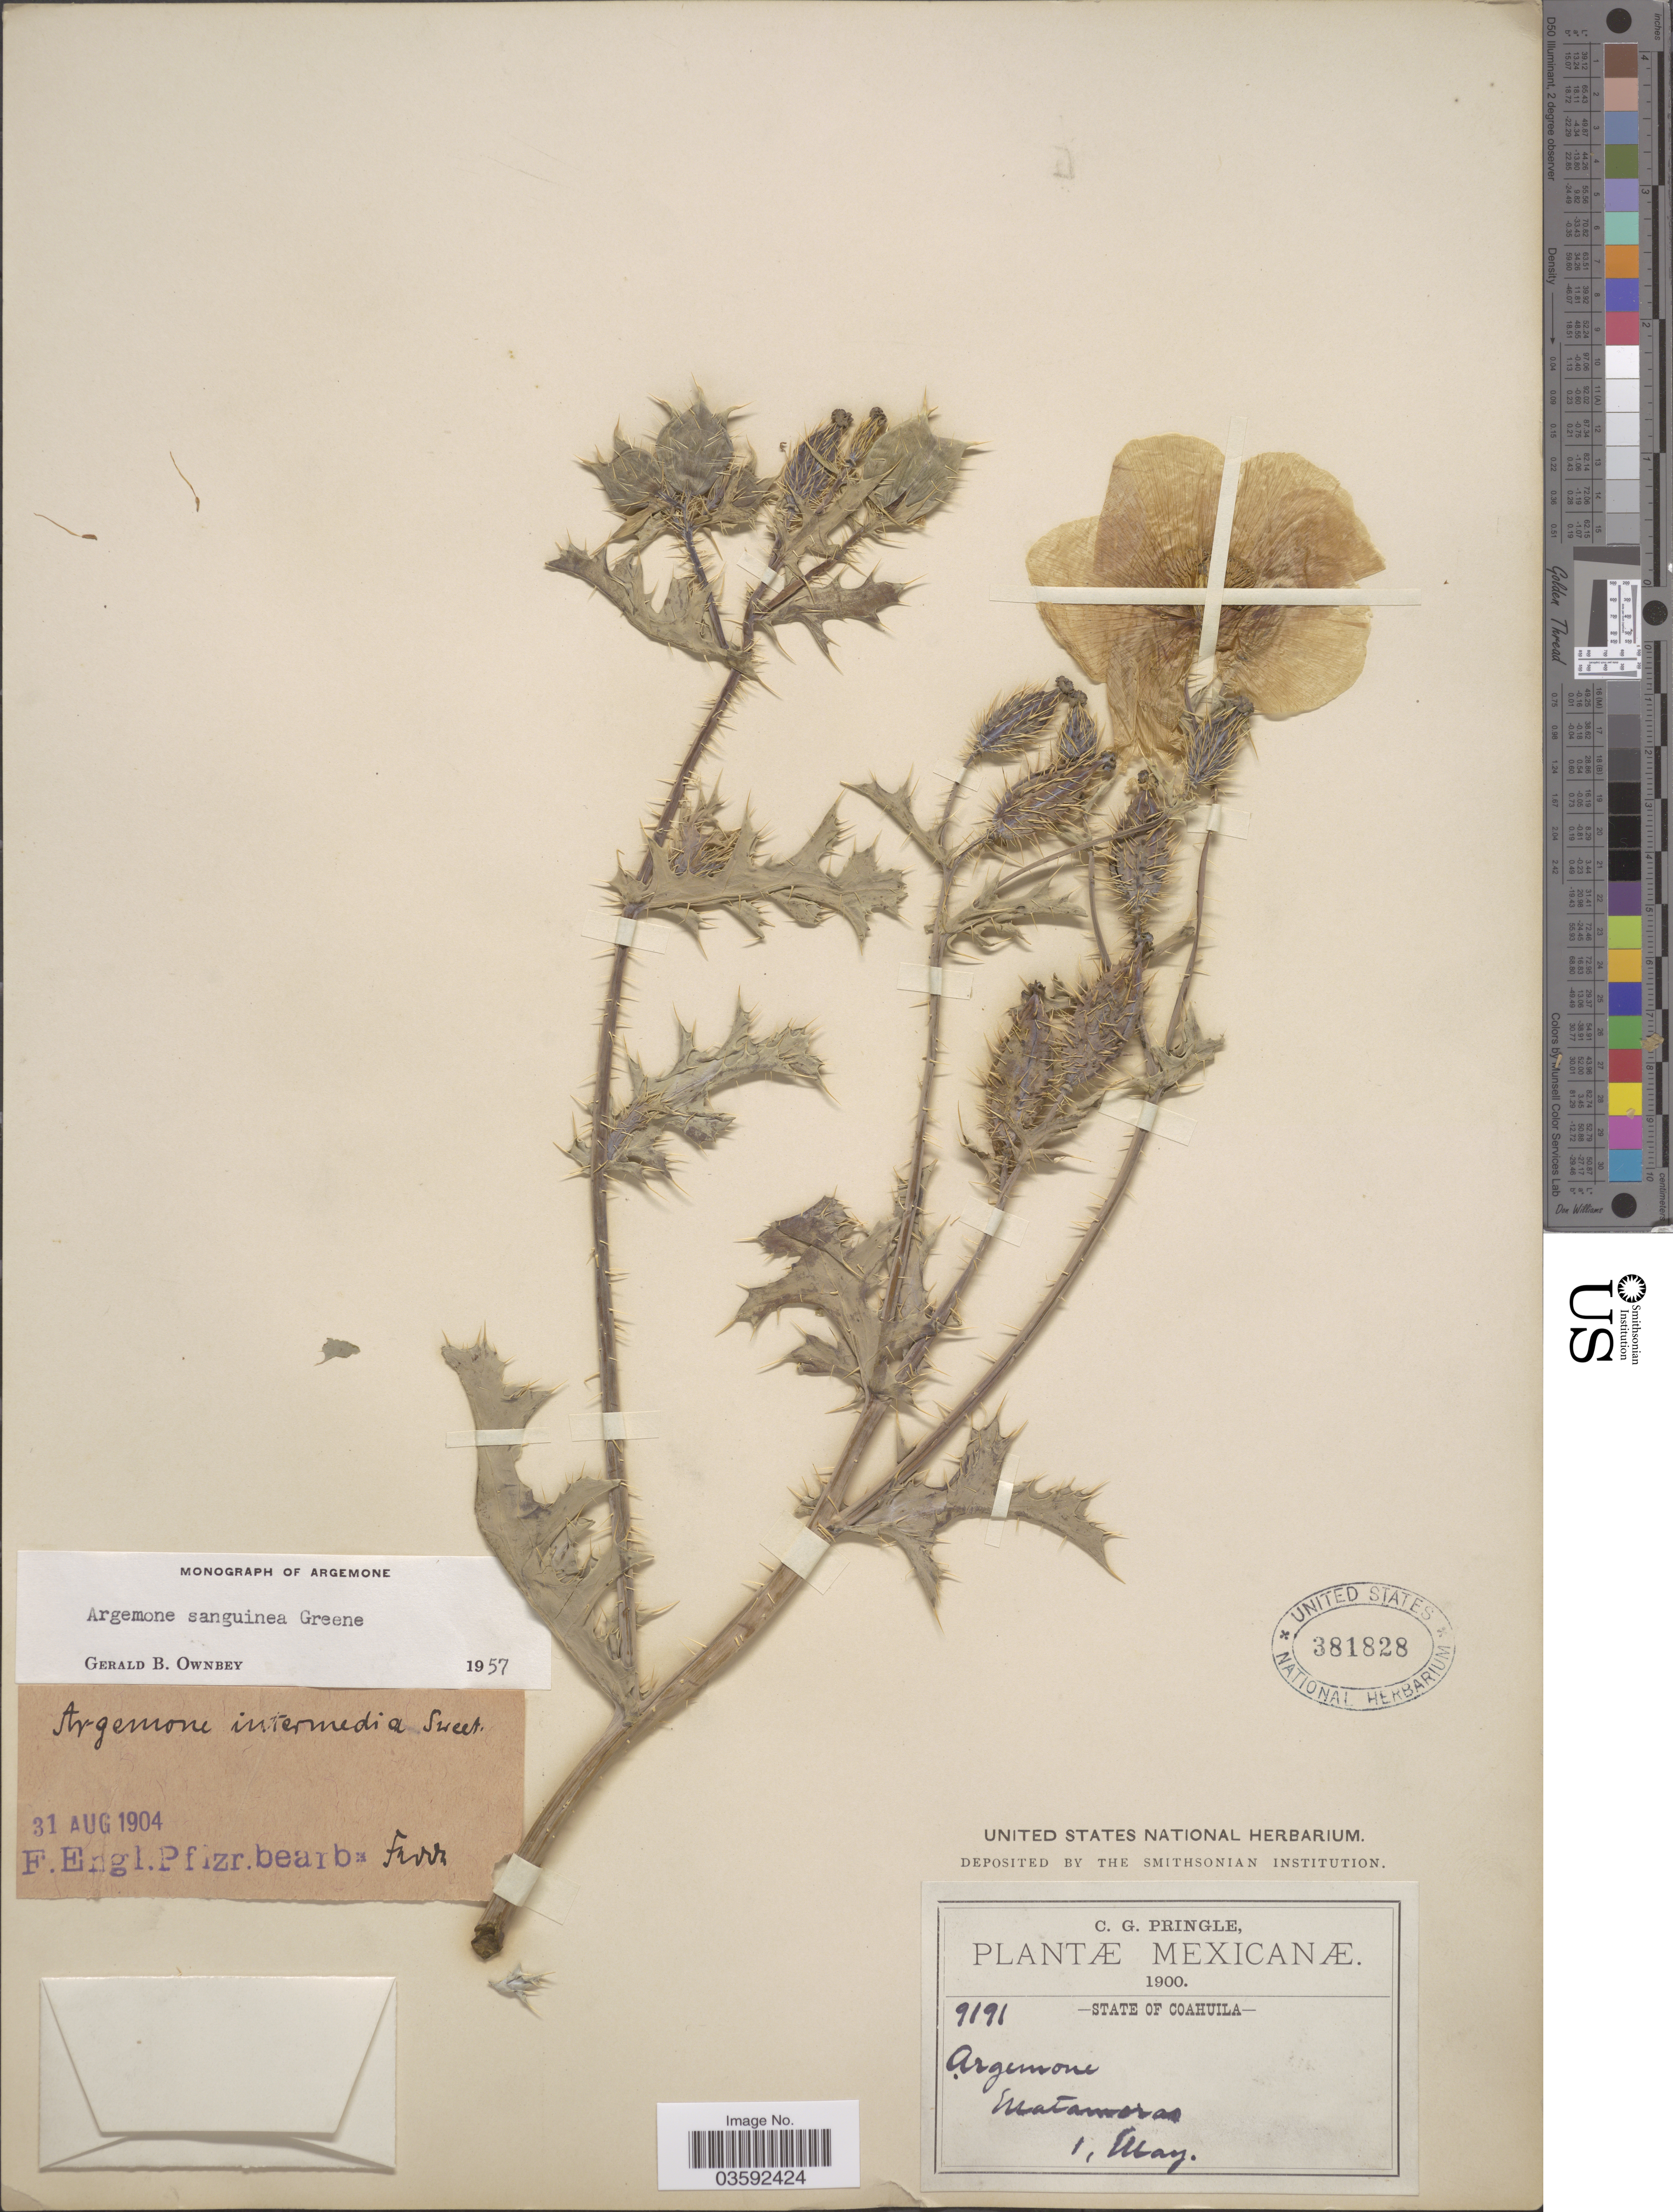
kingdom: Plantae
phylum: Tracheophyta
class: Magnoliopsida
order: Ranunculales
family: Papaveraceae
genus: Argemone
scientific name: Argemone sanguinea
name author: Greene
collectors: C. G. Pringle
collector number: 9191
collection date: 1900-05-01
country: Mexico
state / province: Coahuila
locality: Matamoras.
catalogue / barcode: US 381828